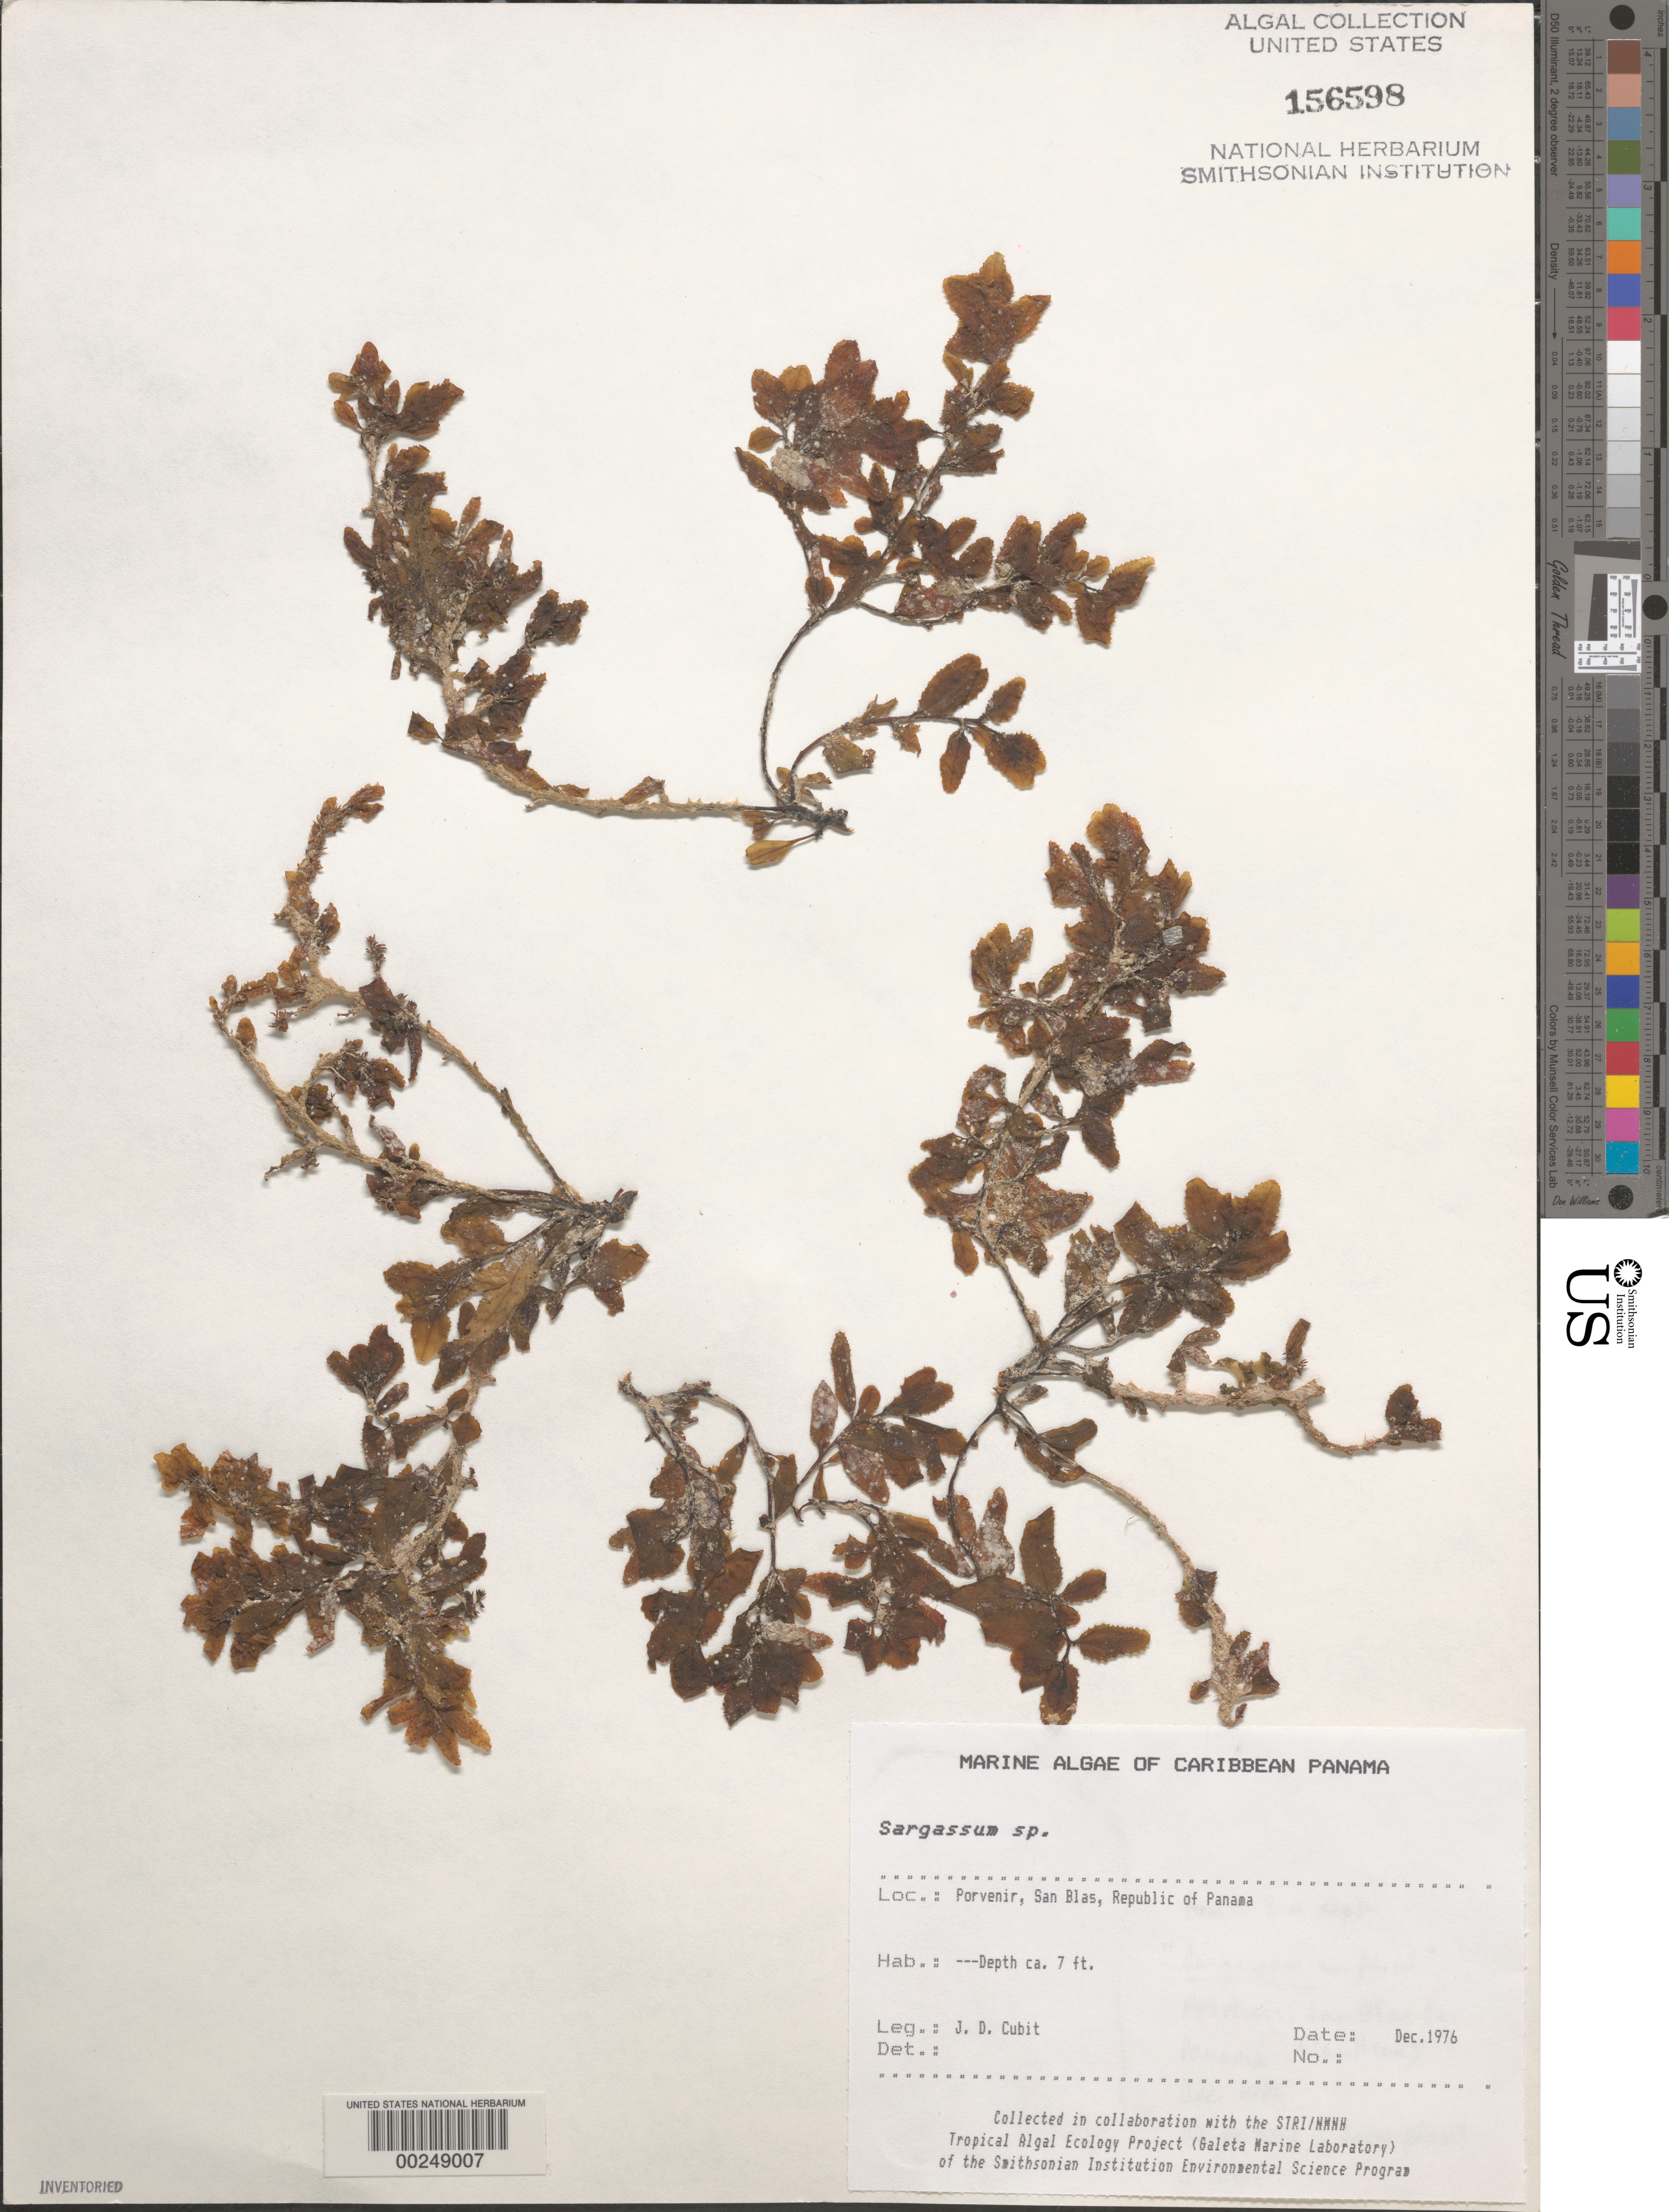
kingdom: Chromista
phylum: Ochrophyta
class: Phaeophyceae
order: Fucales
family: Sargassaceae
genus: Sargassum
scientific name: Sargassum sp.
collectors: J. Cubit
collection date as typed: Dec 1976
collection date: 1976-12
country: Panama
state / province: Kuna Yala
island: Porvenir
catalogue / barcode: US 156598